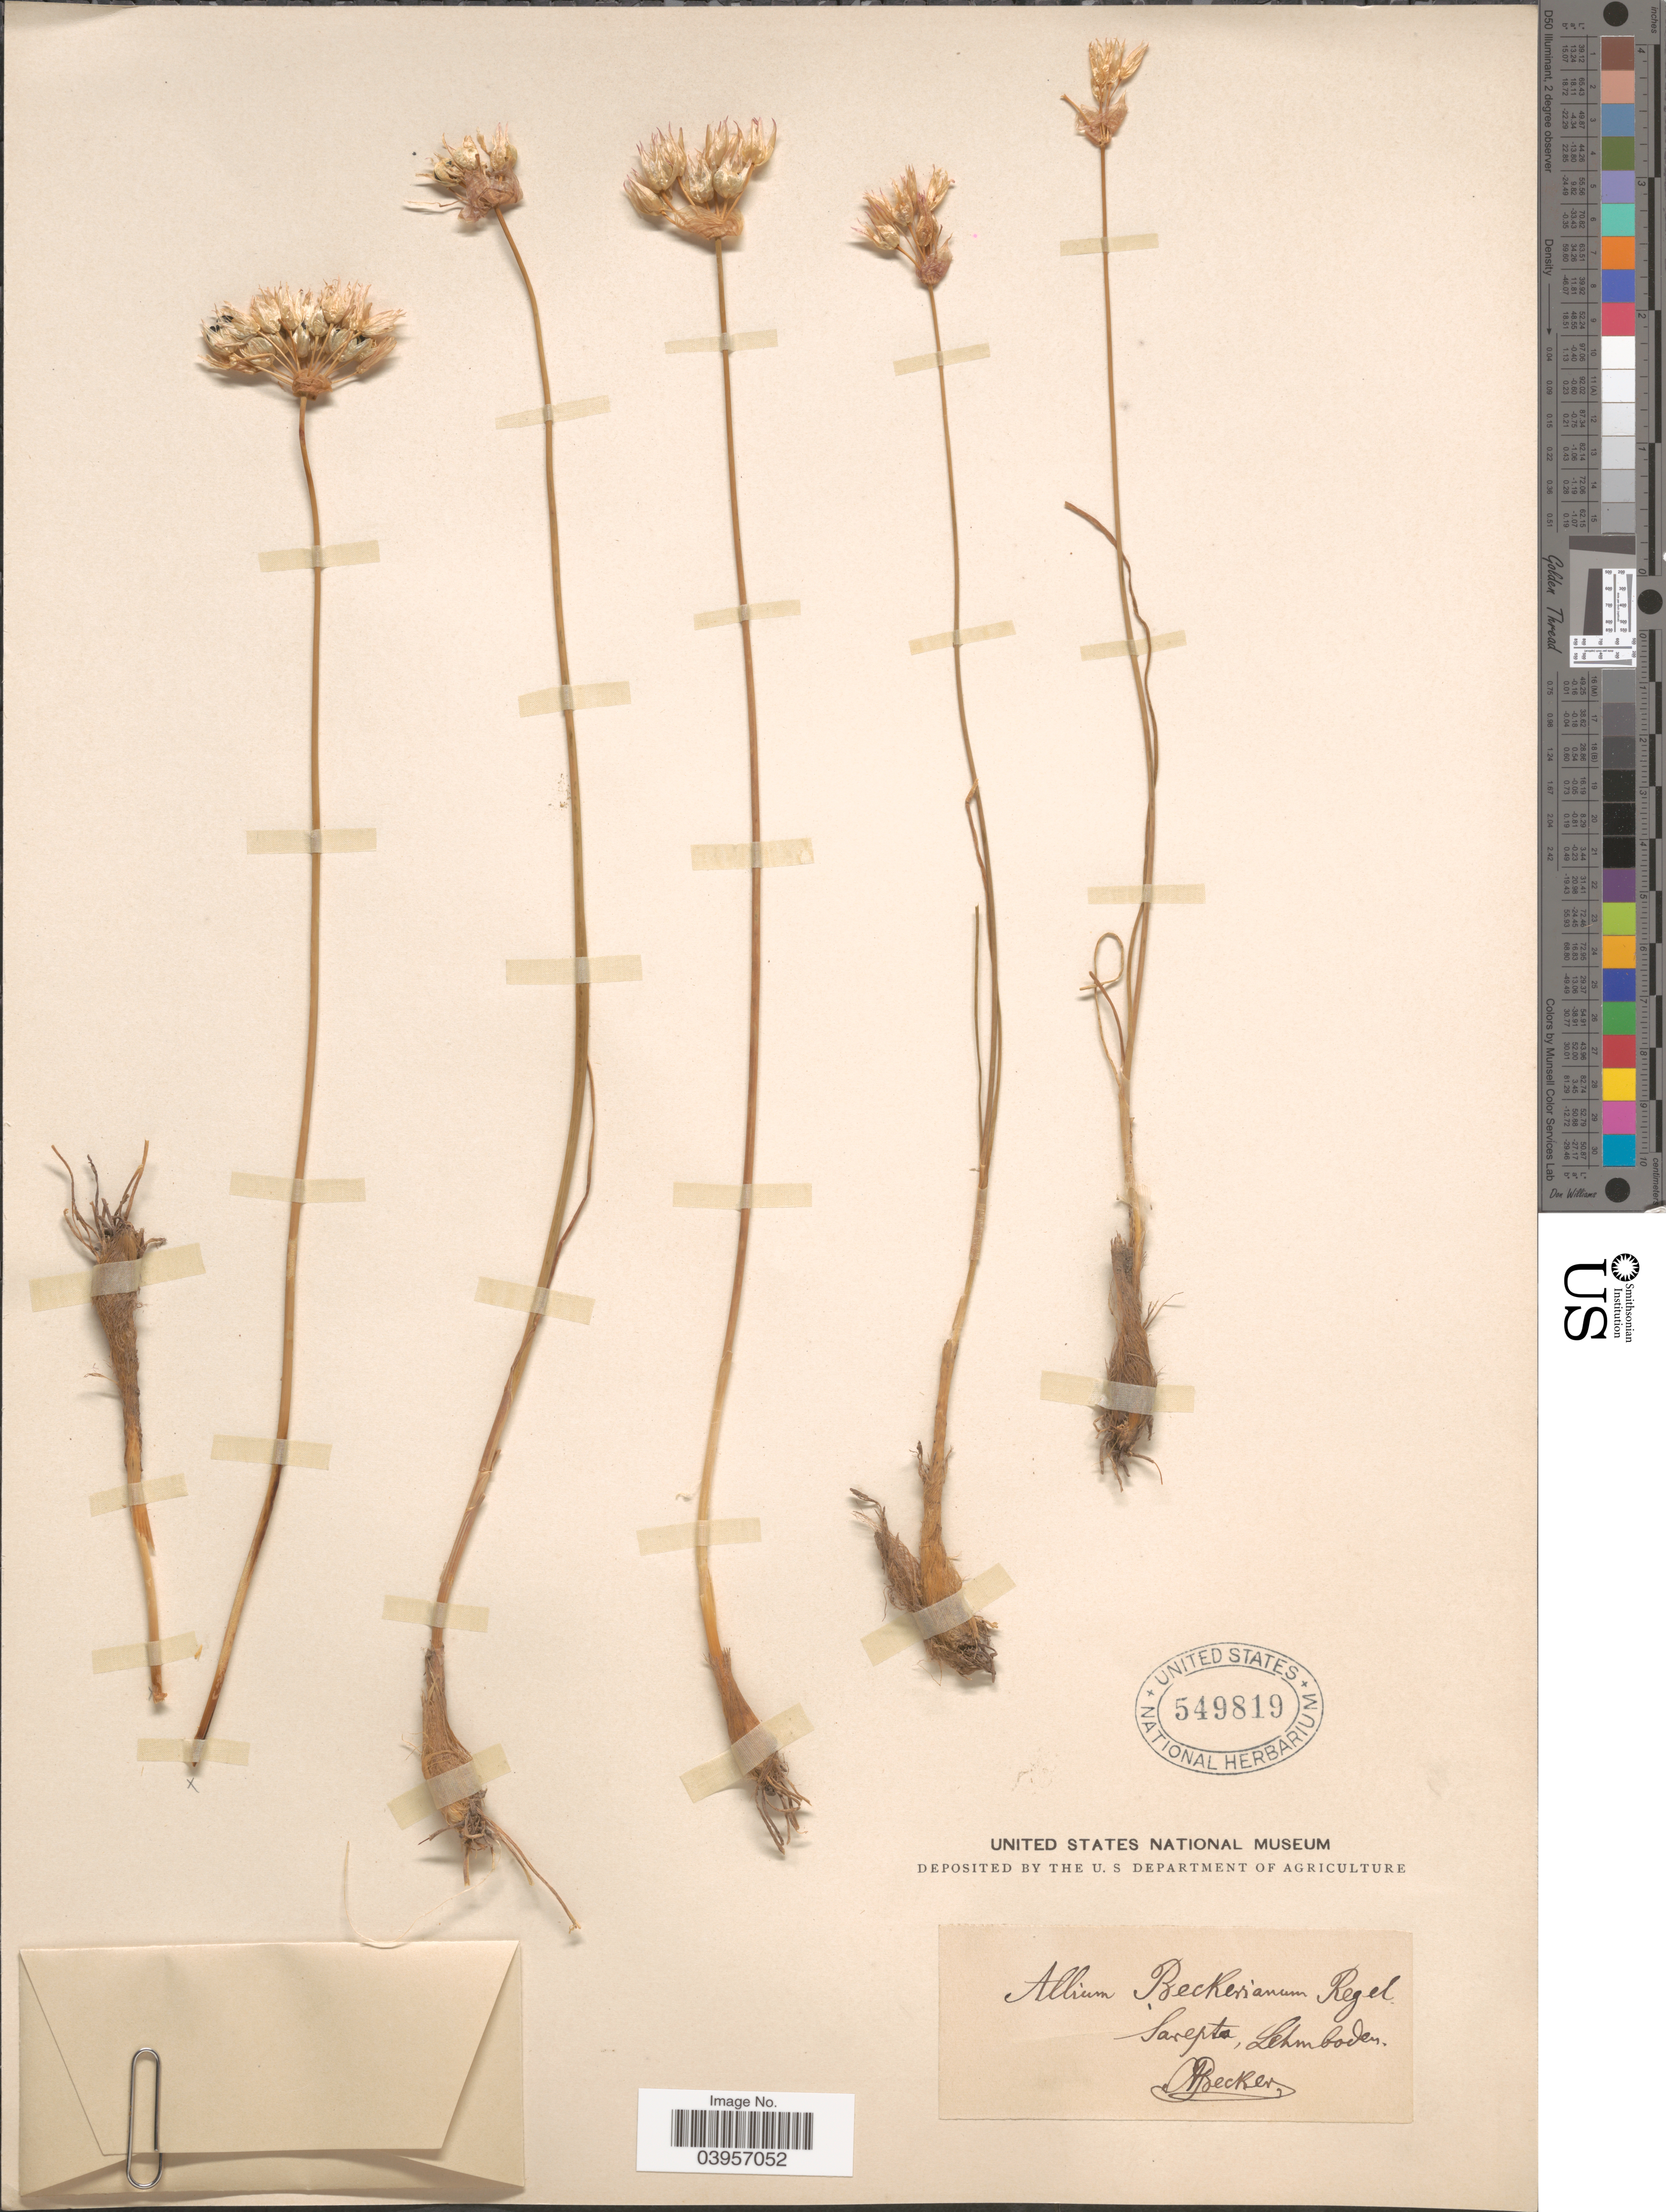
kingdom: Plantae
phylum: Tracheophyta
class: Liliopsida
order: Asparagales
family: Amaryllidaceae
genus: Allium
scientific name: Allium beckerianum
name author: Regel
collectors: A. Becker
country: Russian Federation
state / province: Volgograd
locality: Sarepta, Lehmboden.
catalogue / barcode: US 549819